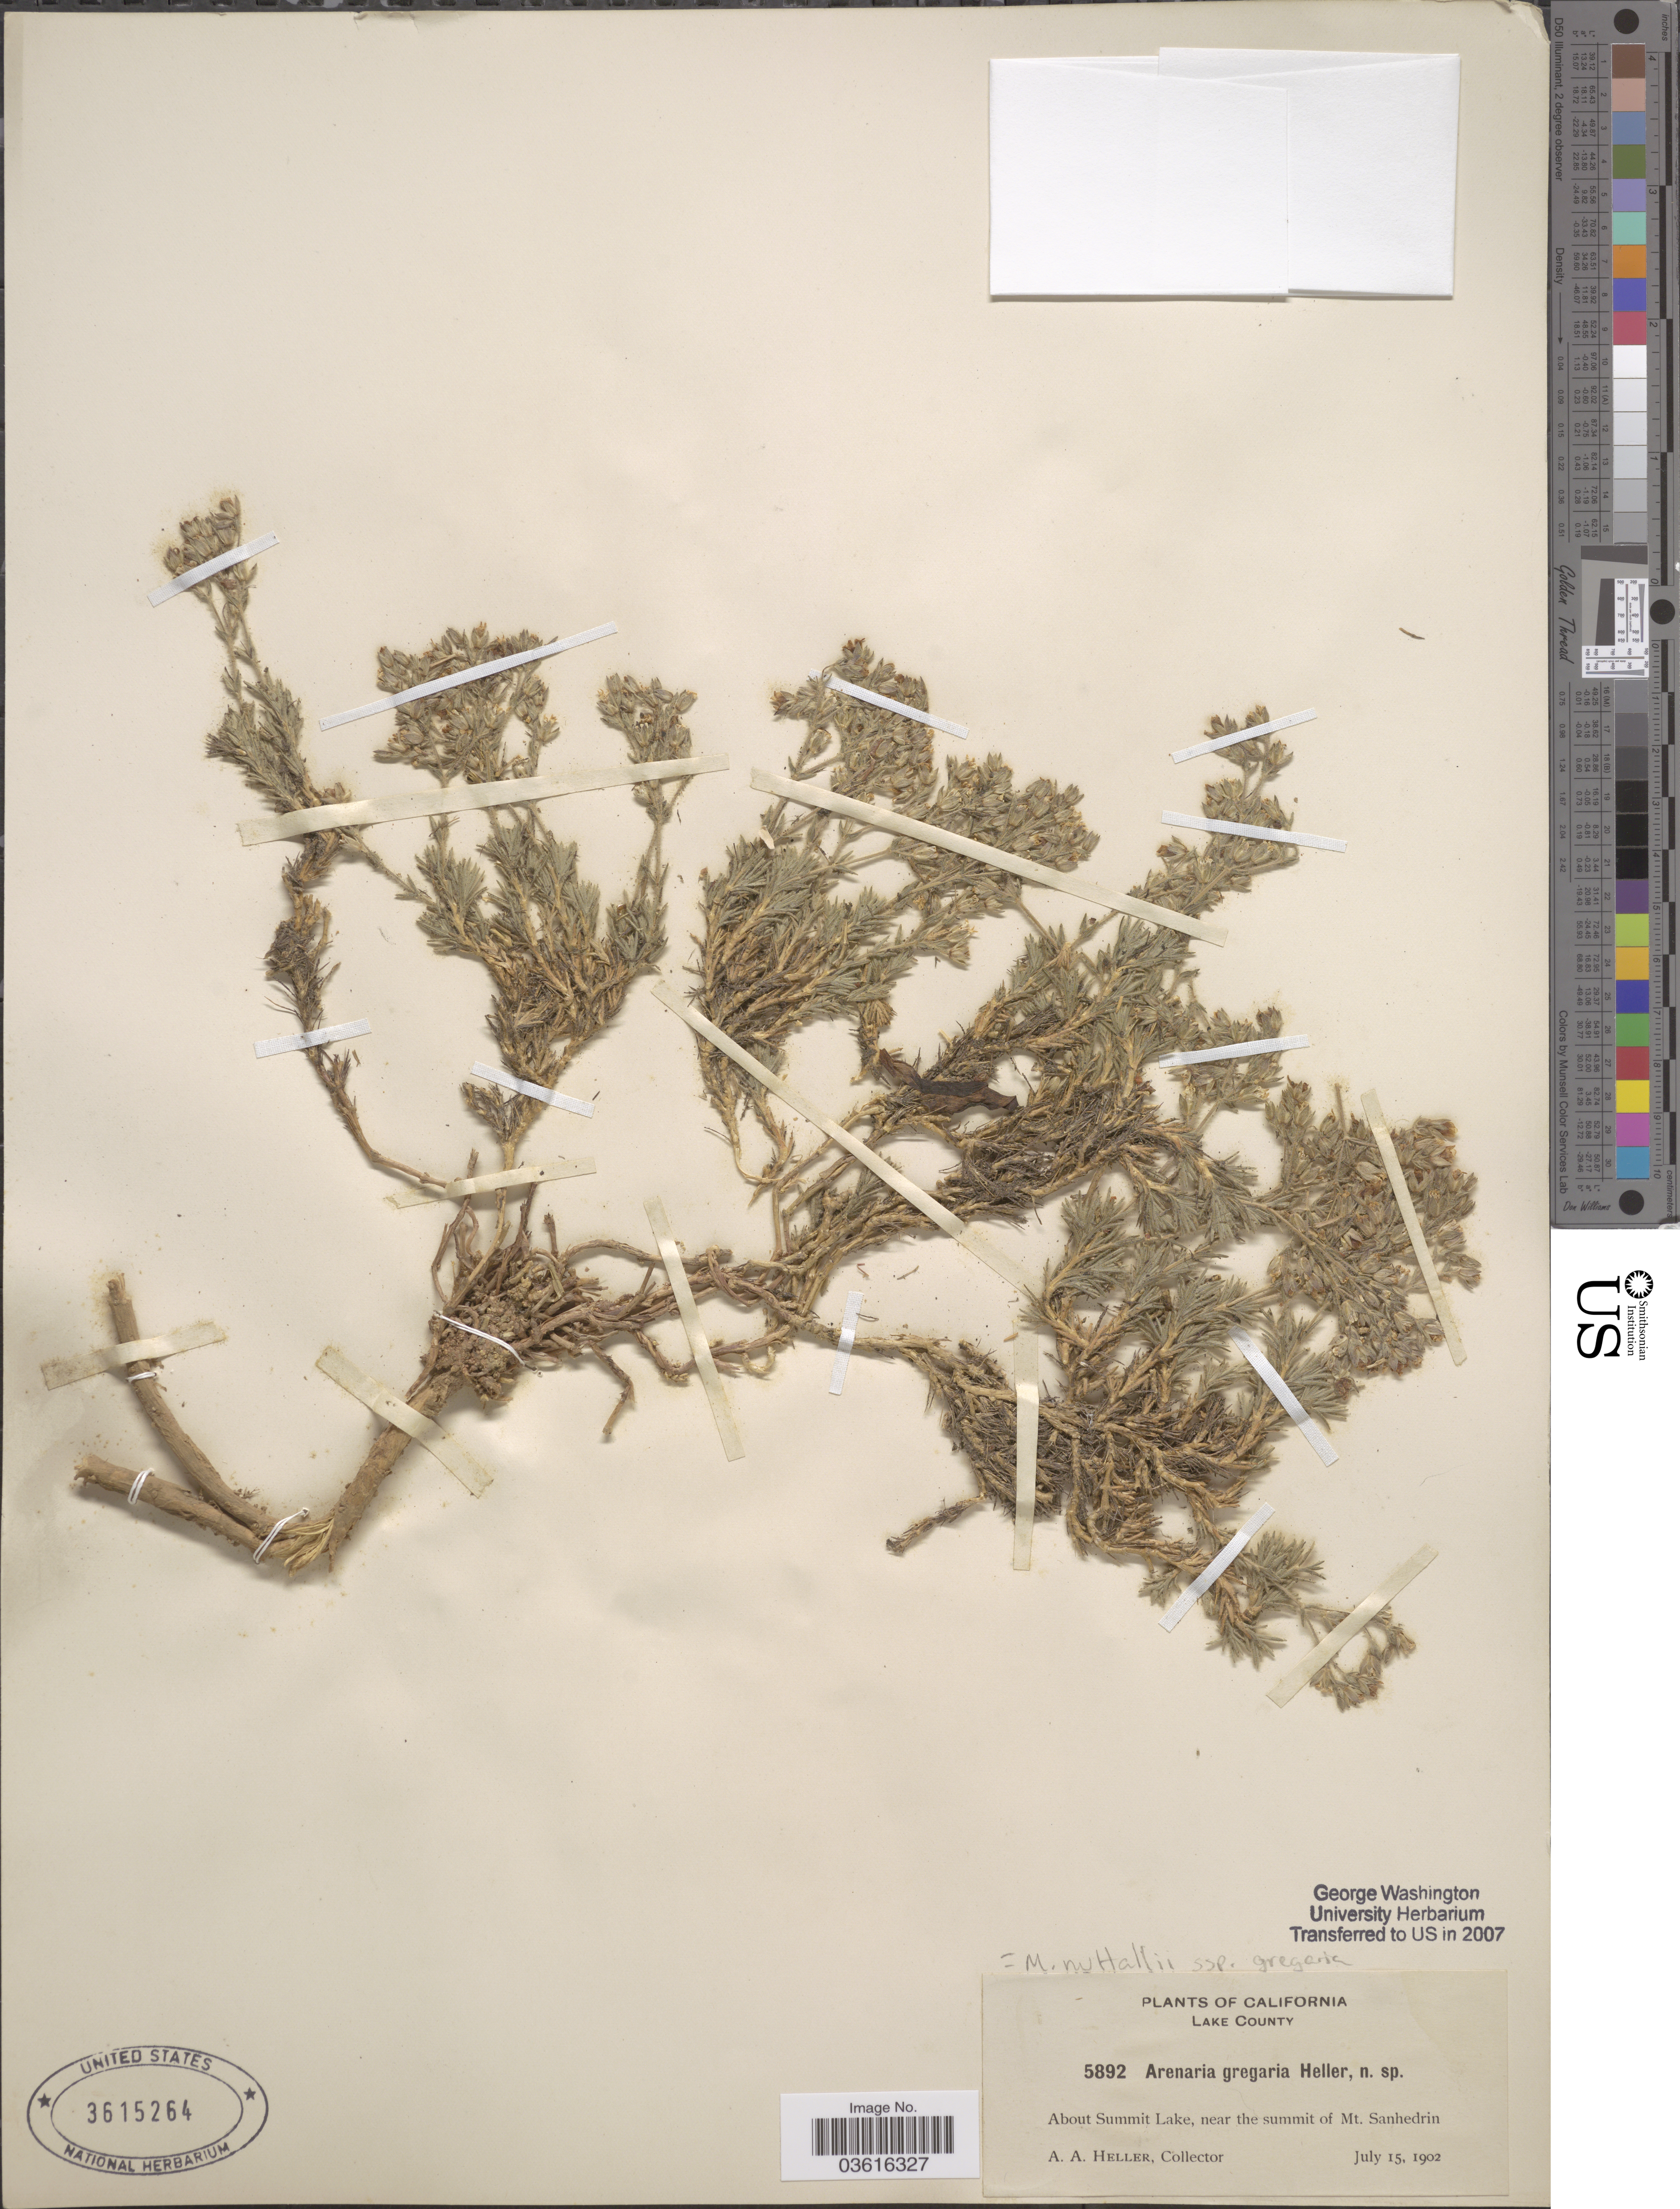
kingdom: Plantae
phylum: Tracheophyta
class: Magnoliopsida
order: Caryophyllales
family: Caryophyllaceae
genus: Minuartia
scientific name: Minuartia nuttallii subsp. gregaria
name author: (A. Heller) McNeill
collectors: A. A. Heller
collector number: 5892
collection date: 1902-07-15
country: United States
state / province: California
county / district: Lake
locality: Lake County. About Summit Lake, near the summit of Mt. Sanhedrin.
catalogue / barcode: US 3615264